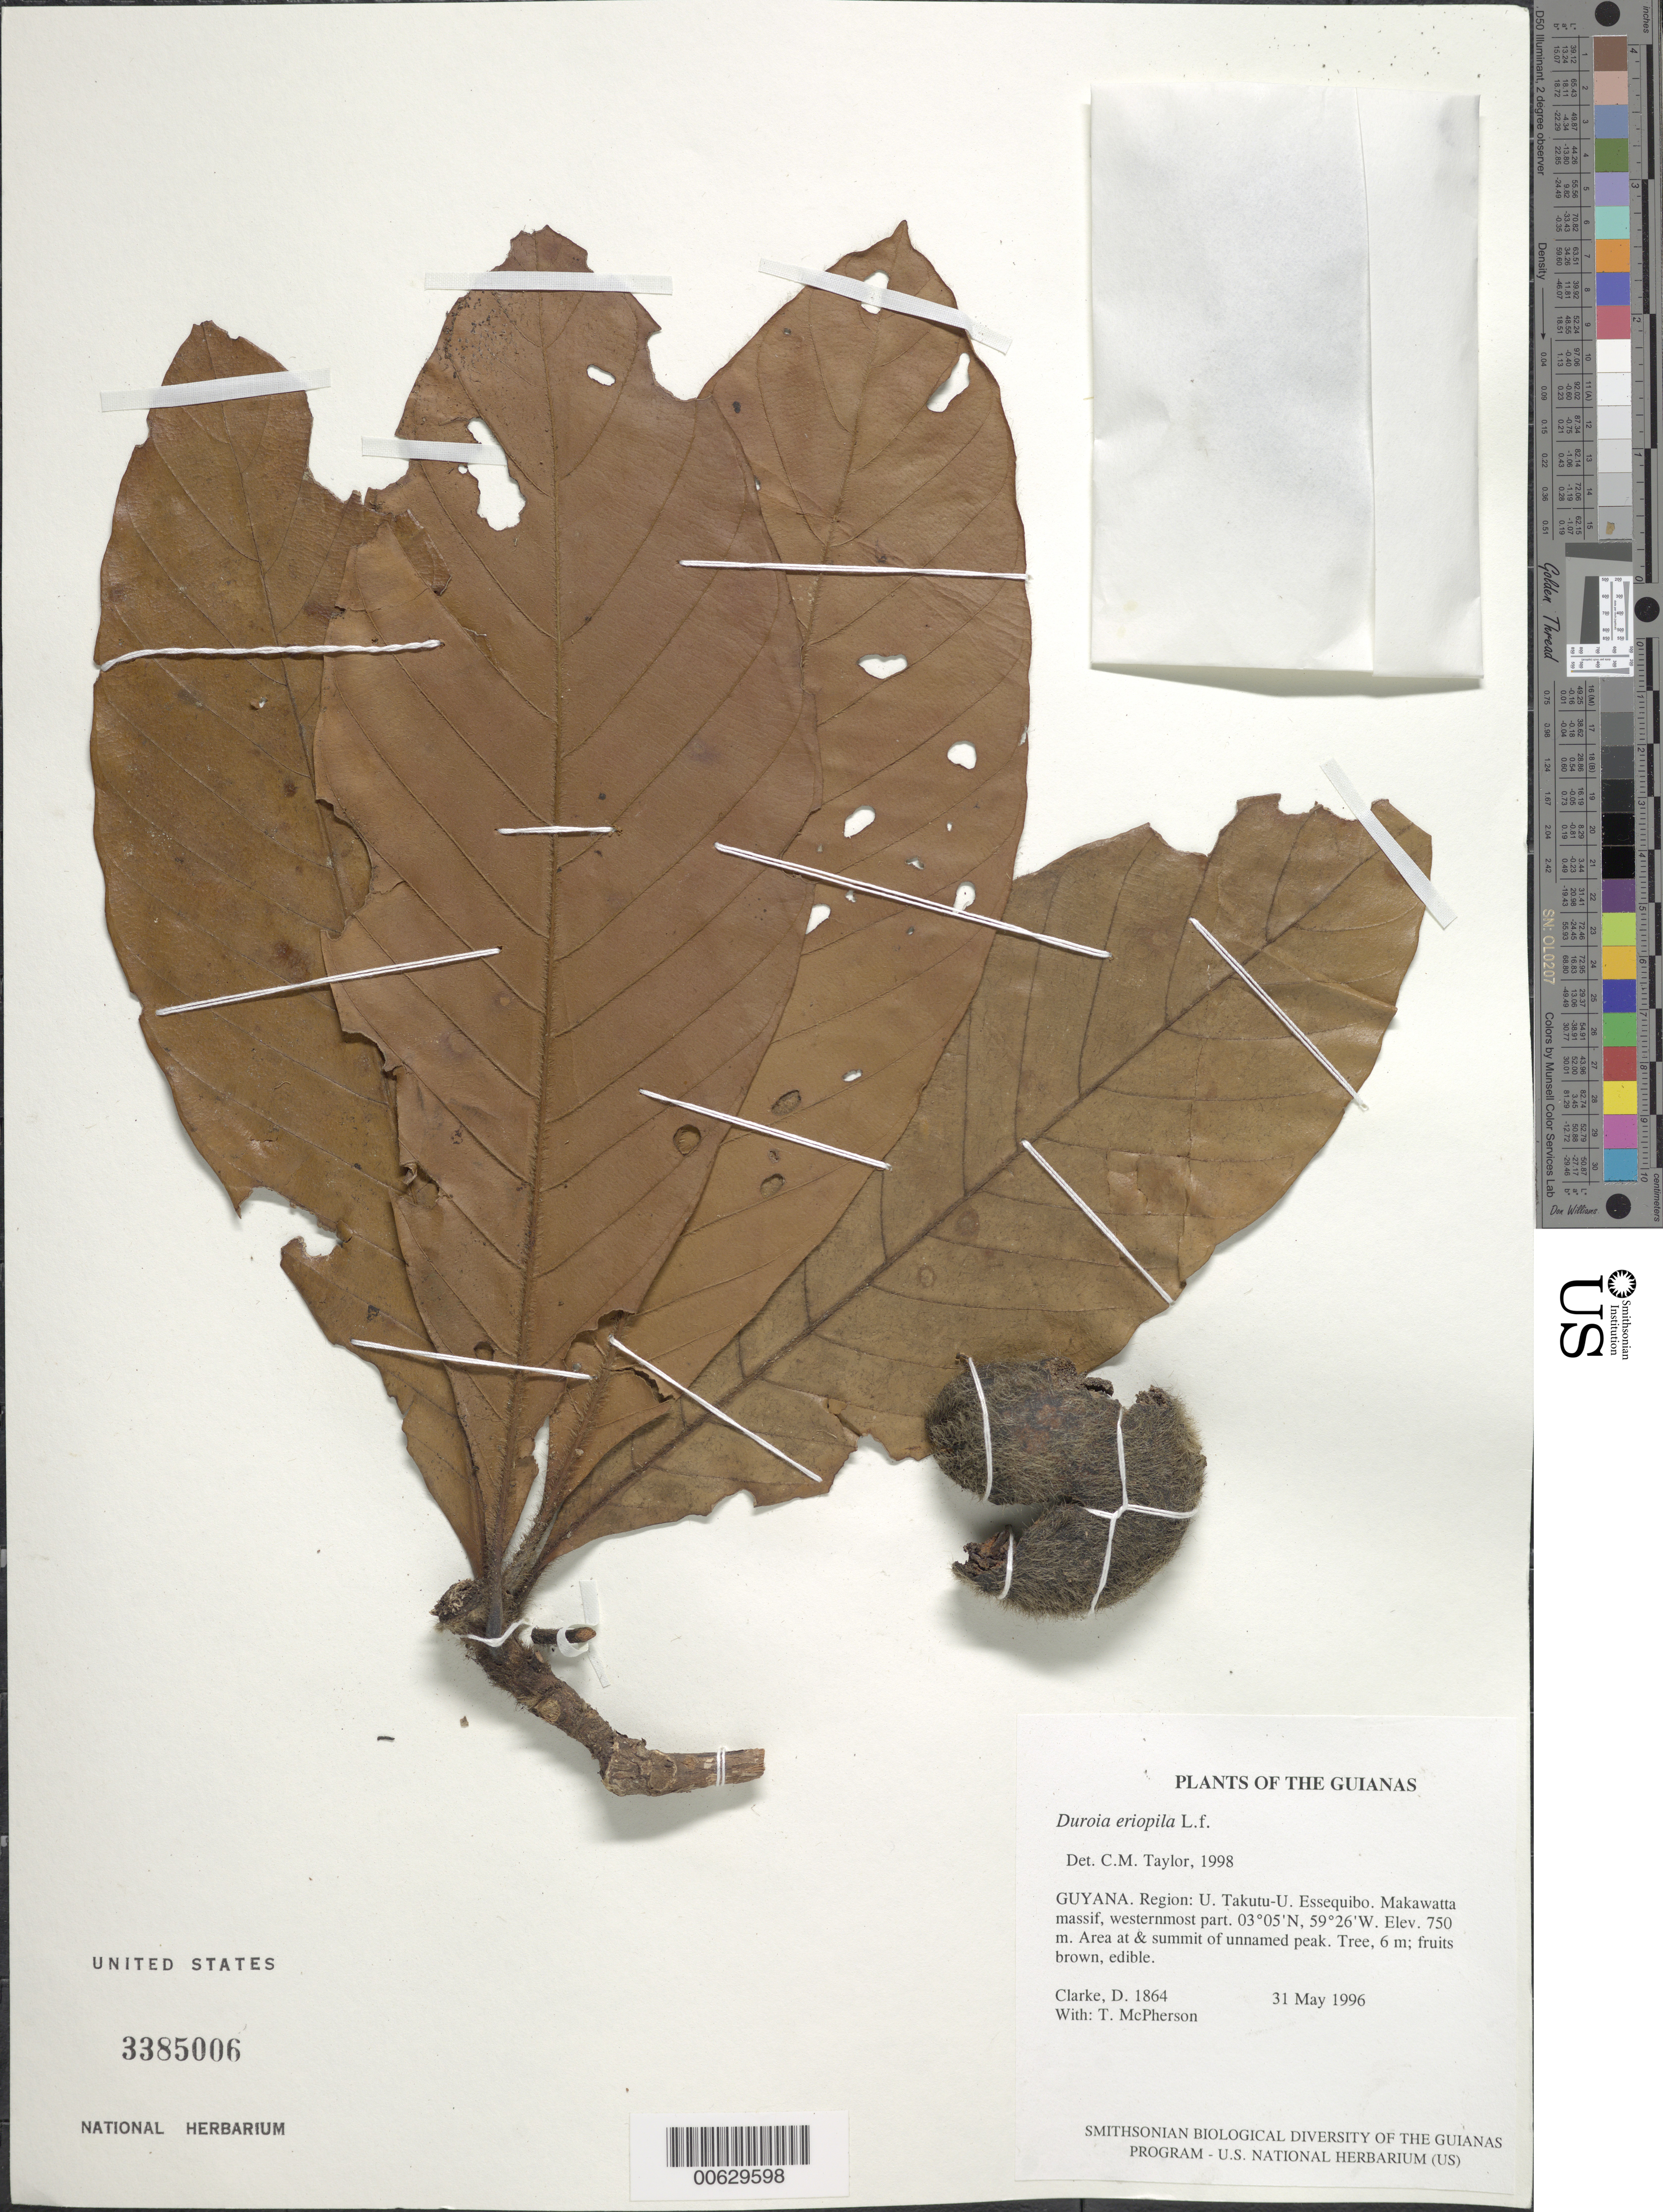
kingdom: Plantae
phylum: Tracheophyta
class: Magnoliopsida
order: Gentianales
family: Rubiaceae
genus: Duroia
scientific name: Duroia eriopila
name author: L. f.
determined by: Taylor, Charlotte M.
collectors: H. D. Clarke & T. McPherson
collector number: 1864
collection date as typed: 31 May 1996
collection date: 1996-05-31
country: Guyana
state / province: U. Takutu-U. Essequibo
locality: Makawatta massif, westernmost part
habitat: Area at & summit of unnamed peak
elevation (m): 250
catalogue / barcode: US 3385006